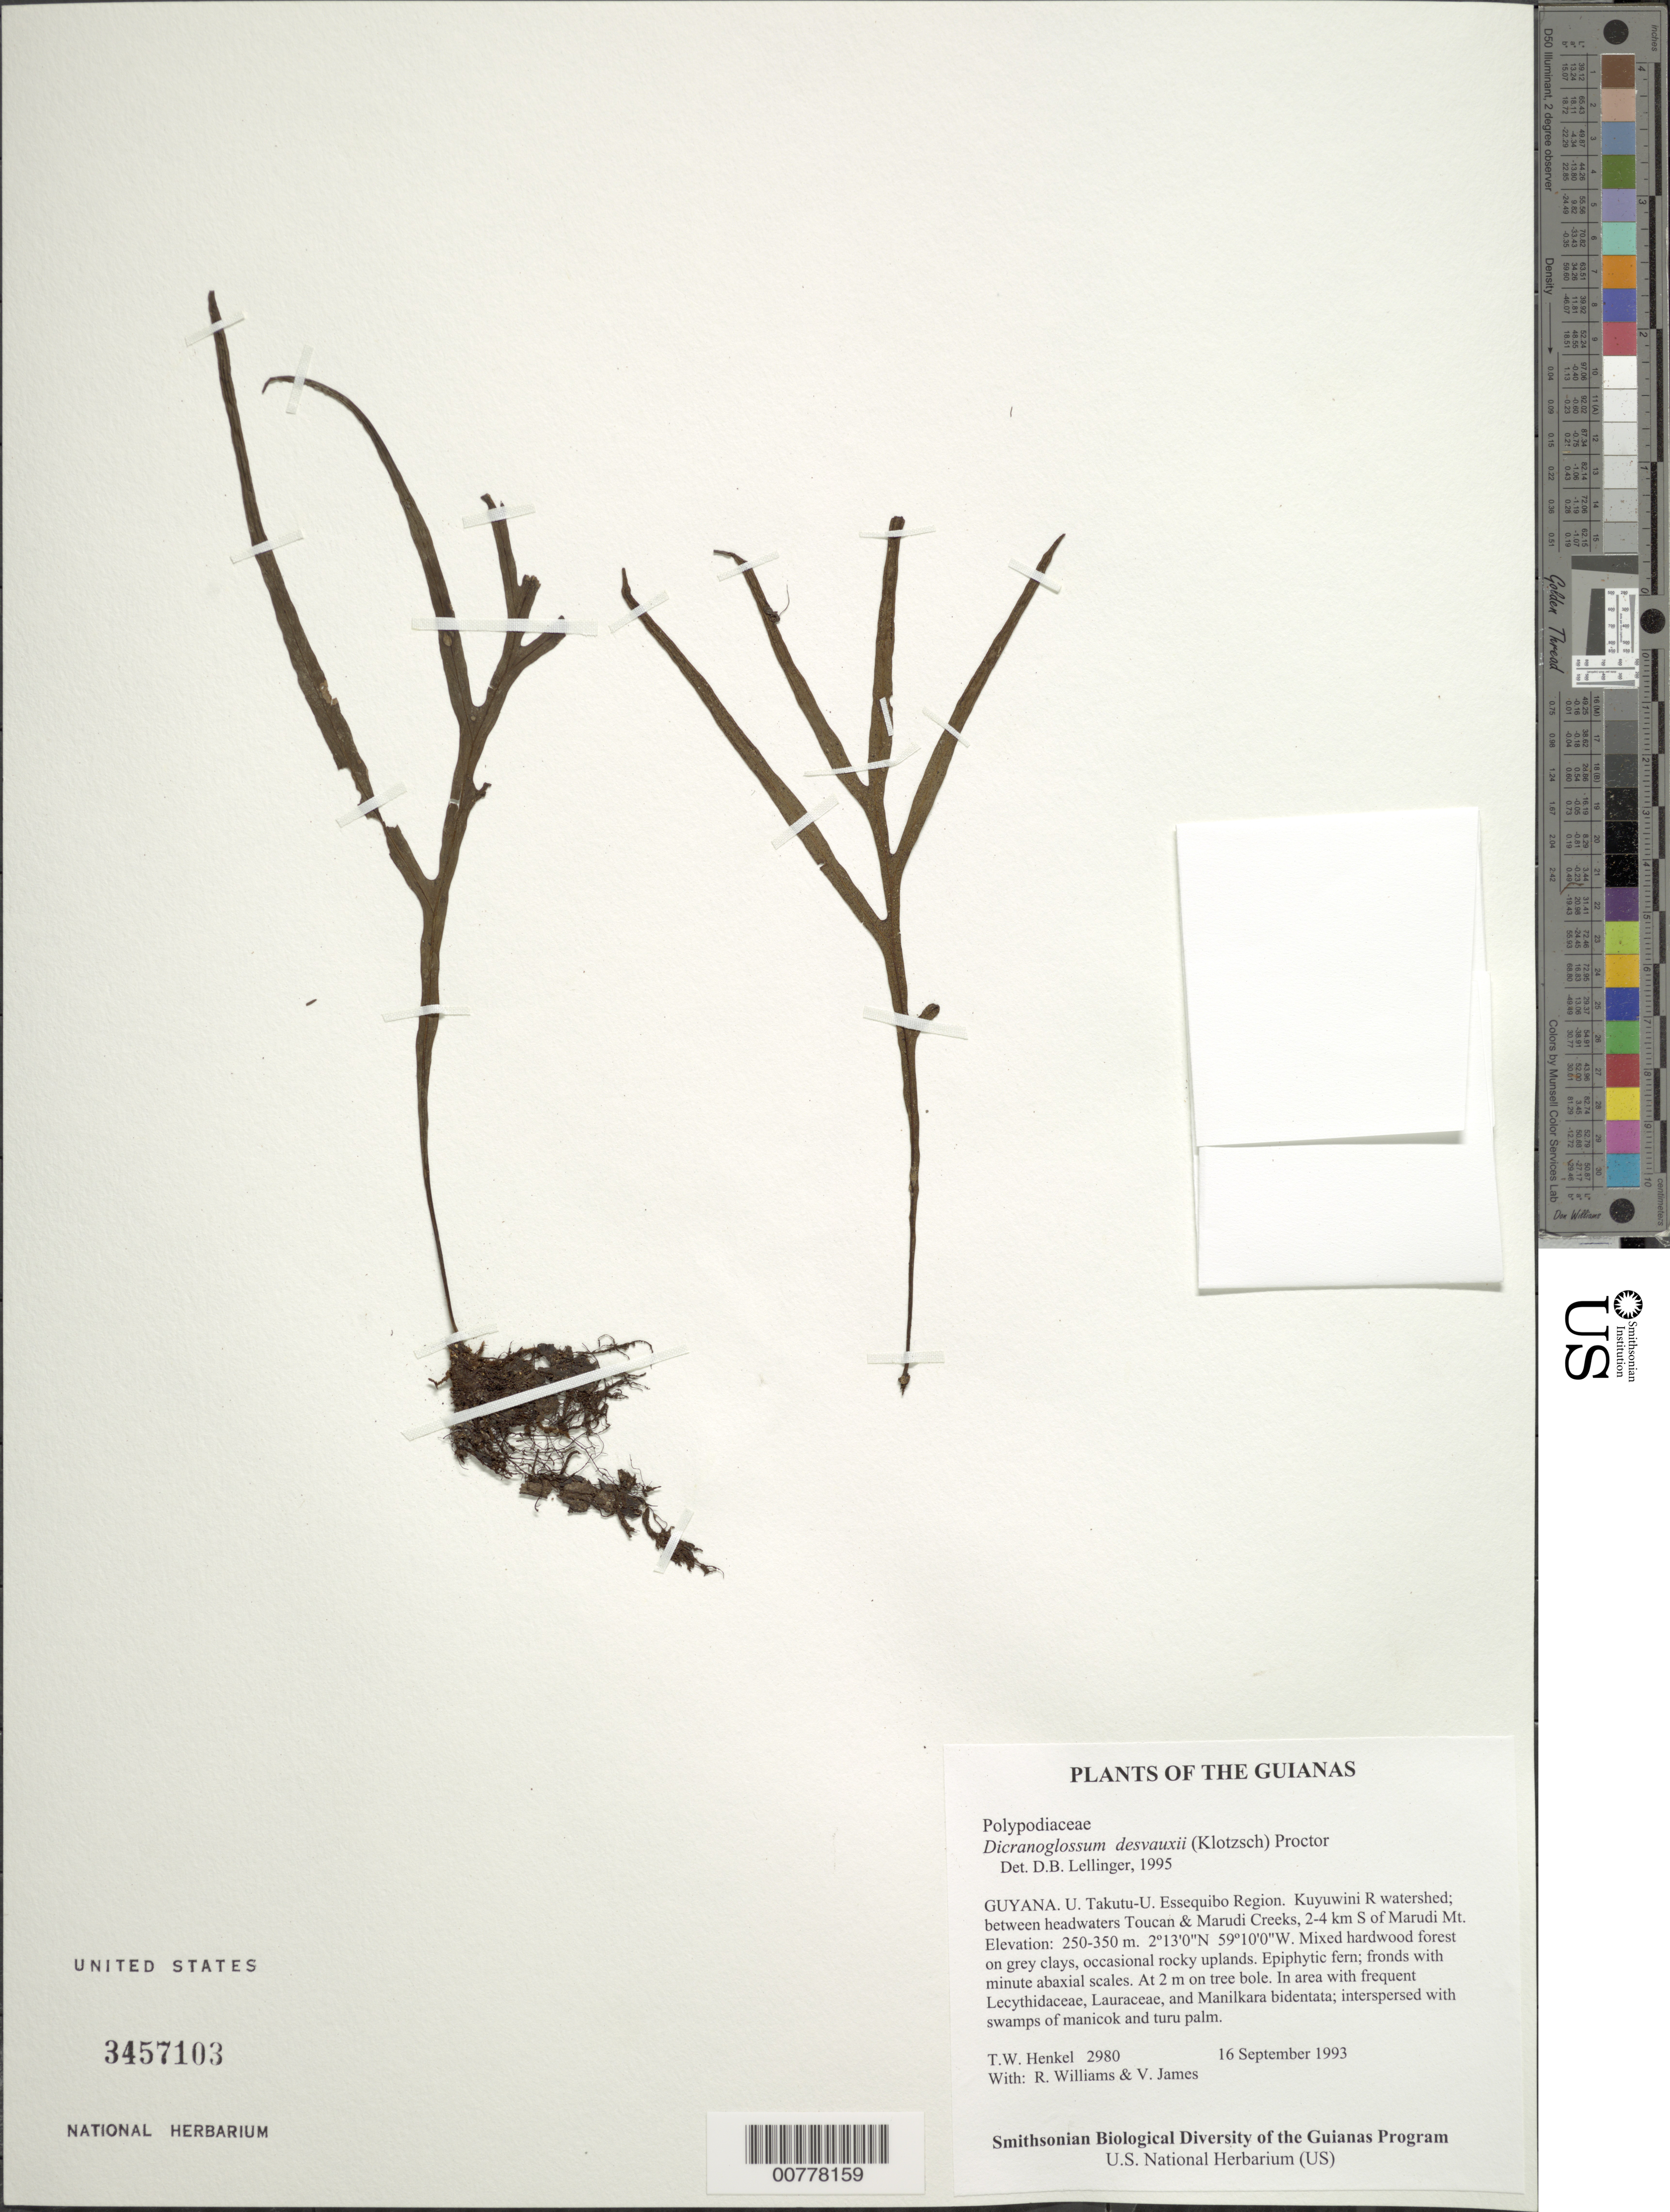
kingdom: Plantae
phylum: Tracheophyta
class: Polypodiopsida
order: Polypodiales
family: Polypodiaceae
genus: Pleopeltis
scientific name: Pleopeltis desvauxii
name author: (Klotzsch) Salino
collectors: T. Henkel, R. Williams & V. James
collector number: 2980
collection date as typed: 16 September 1993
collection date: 1993-09-16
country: Guyana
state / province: U. Takutu-U. Essequibo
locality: Kuyuwini R watershed; between headwaters Toucan & Marudi Creeks, 2-4 km S of Marudi Mt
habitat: Mixed hardwood forest on grey clays, occasional rocky uplands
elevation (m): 250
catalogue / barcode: US 3457103